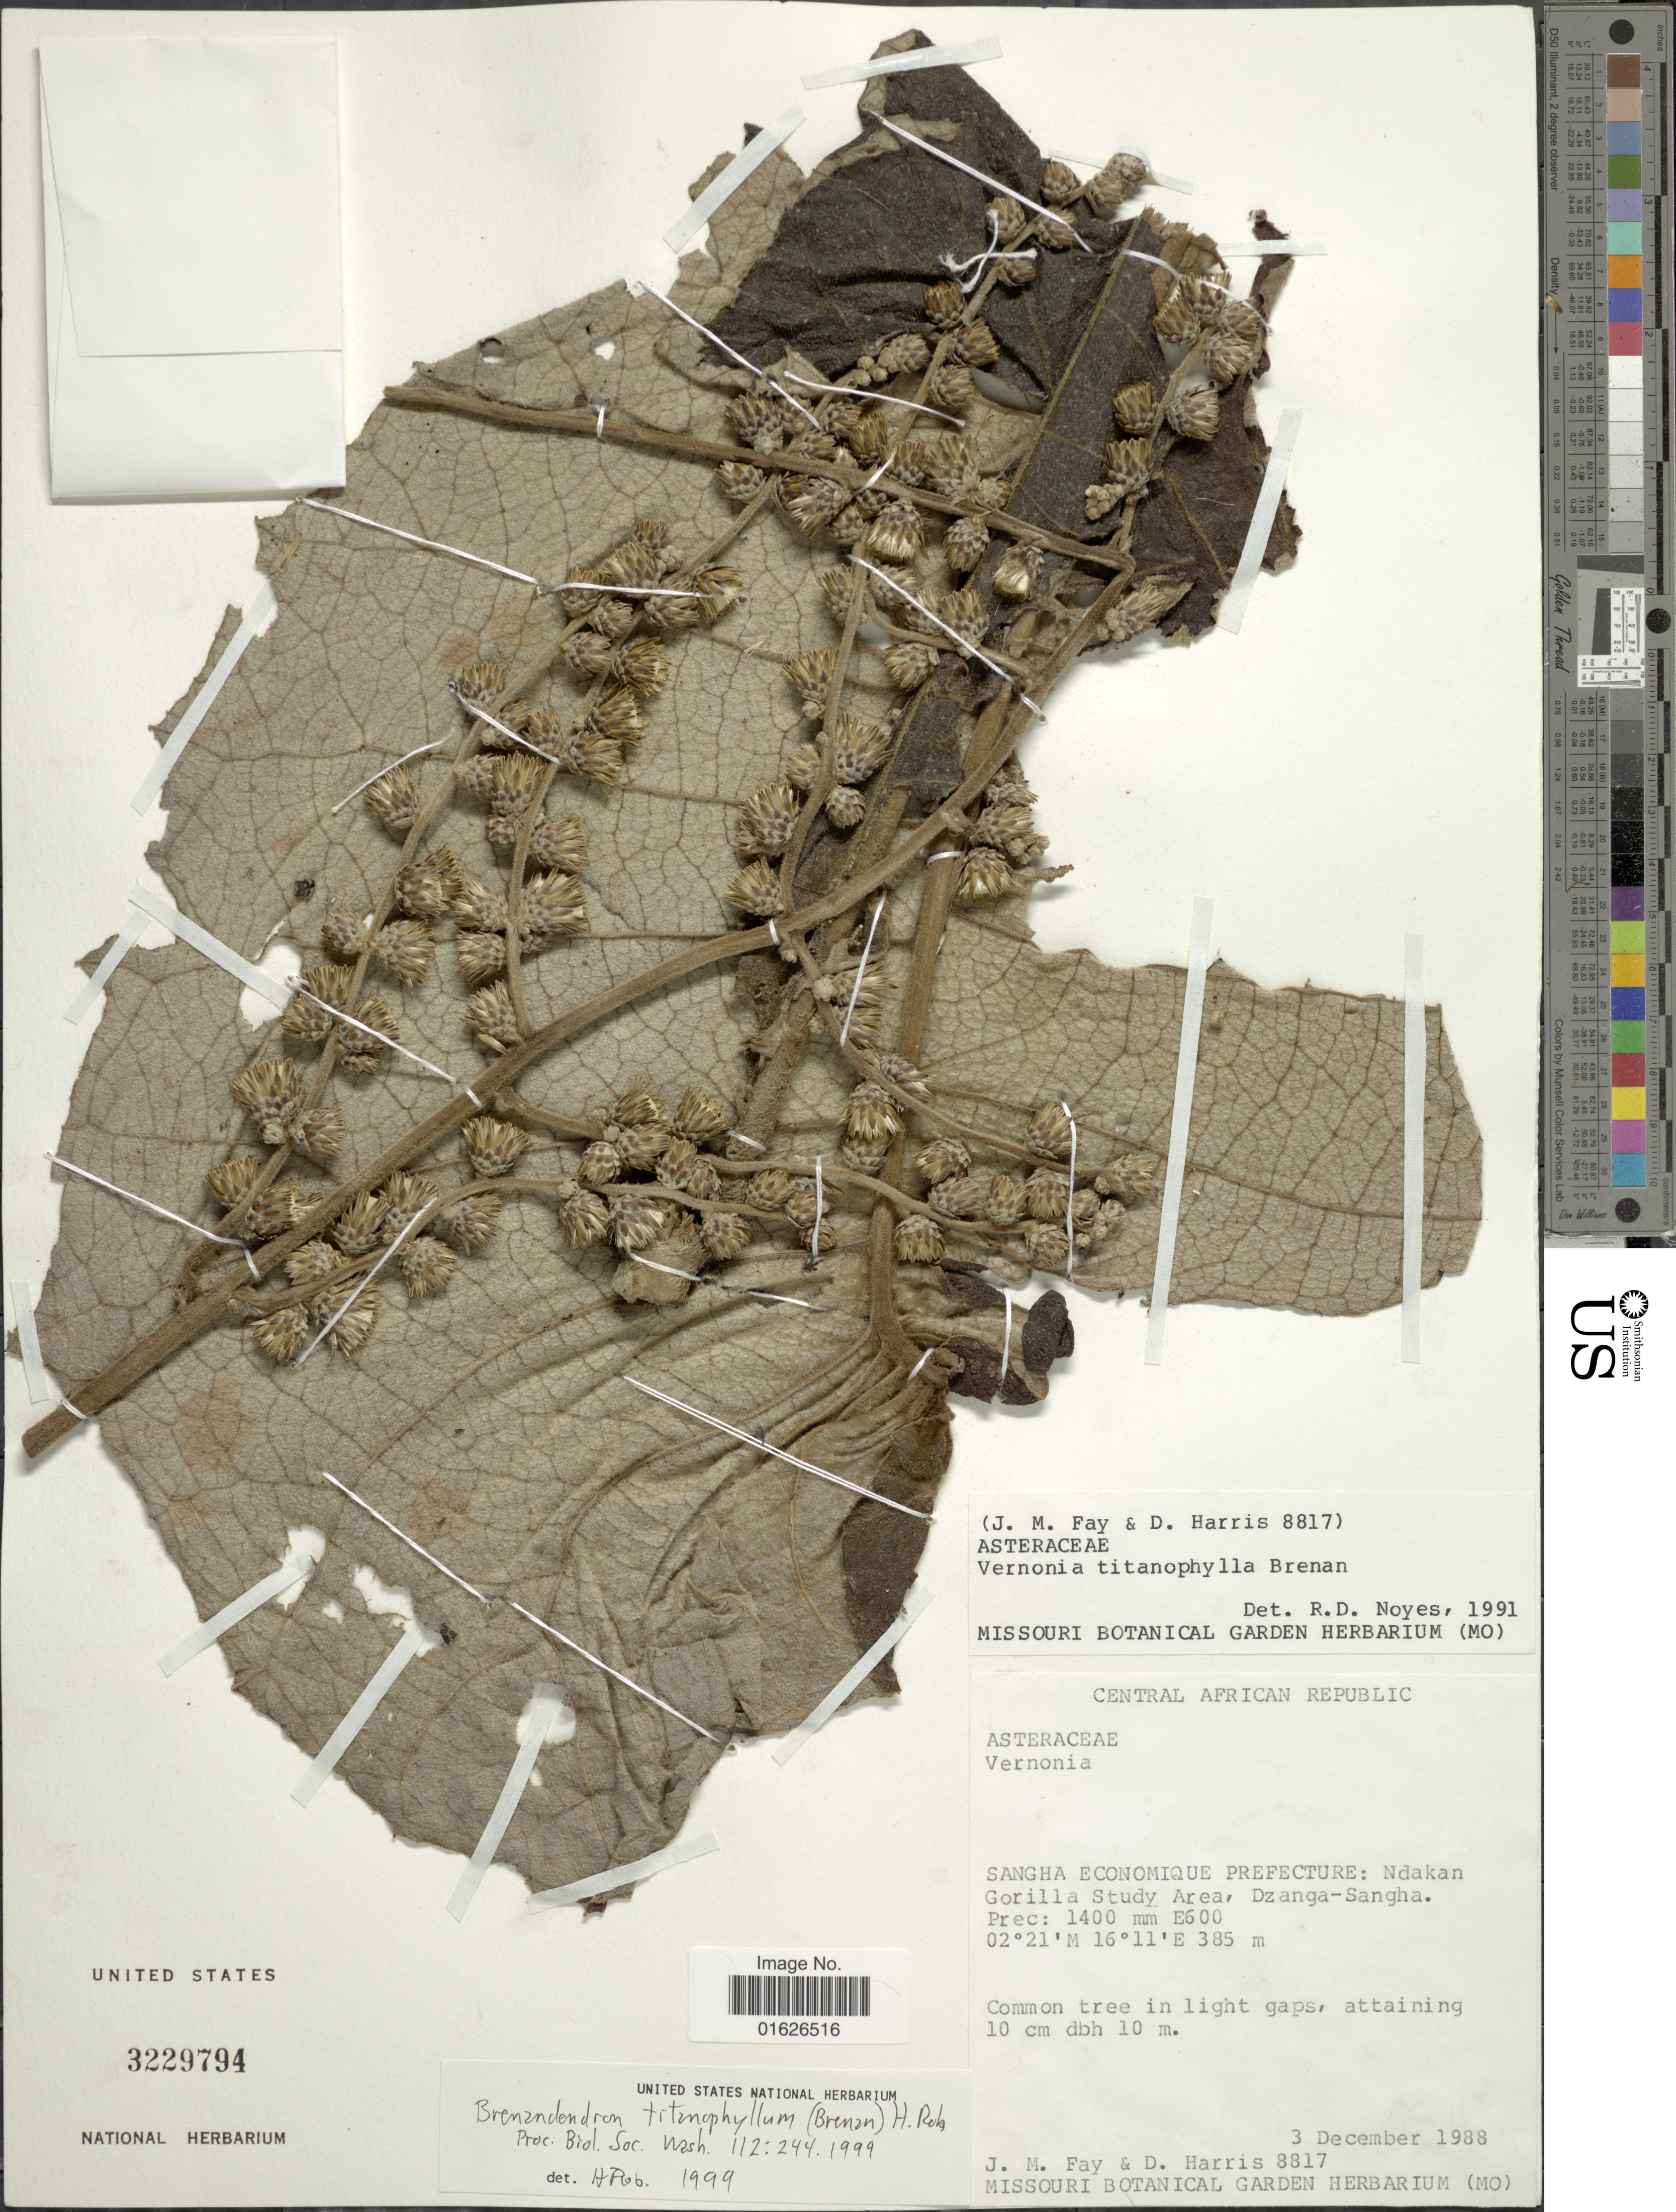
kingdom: Plantae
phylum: Tracheophyta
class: Magnoliopsida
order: Asterales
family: Asteraceae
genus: Brenandendron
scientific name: Brenandendron titanophyllum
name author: (Brenan) H. Rob.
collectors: J. M. Fay & D. Harris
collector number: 8817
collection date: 1988-12-03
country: Congo, Republic of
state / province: Sangha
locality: Sangha Economque Prefecture : Nadakan Gorilla Study Area, Dzanga - Sangha.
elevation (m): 385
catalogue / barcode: US 3229794